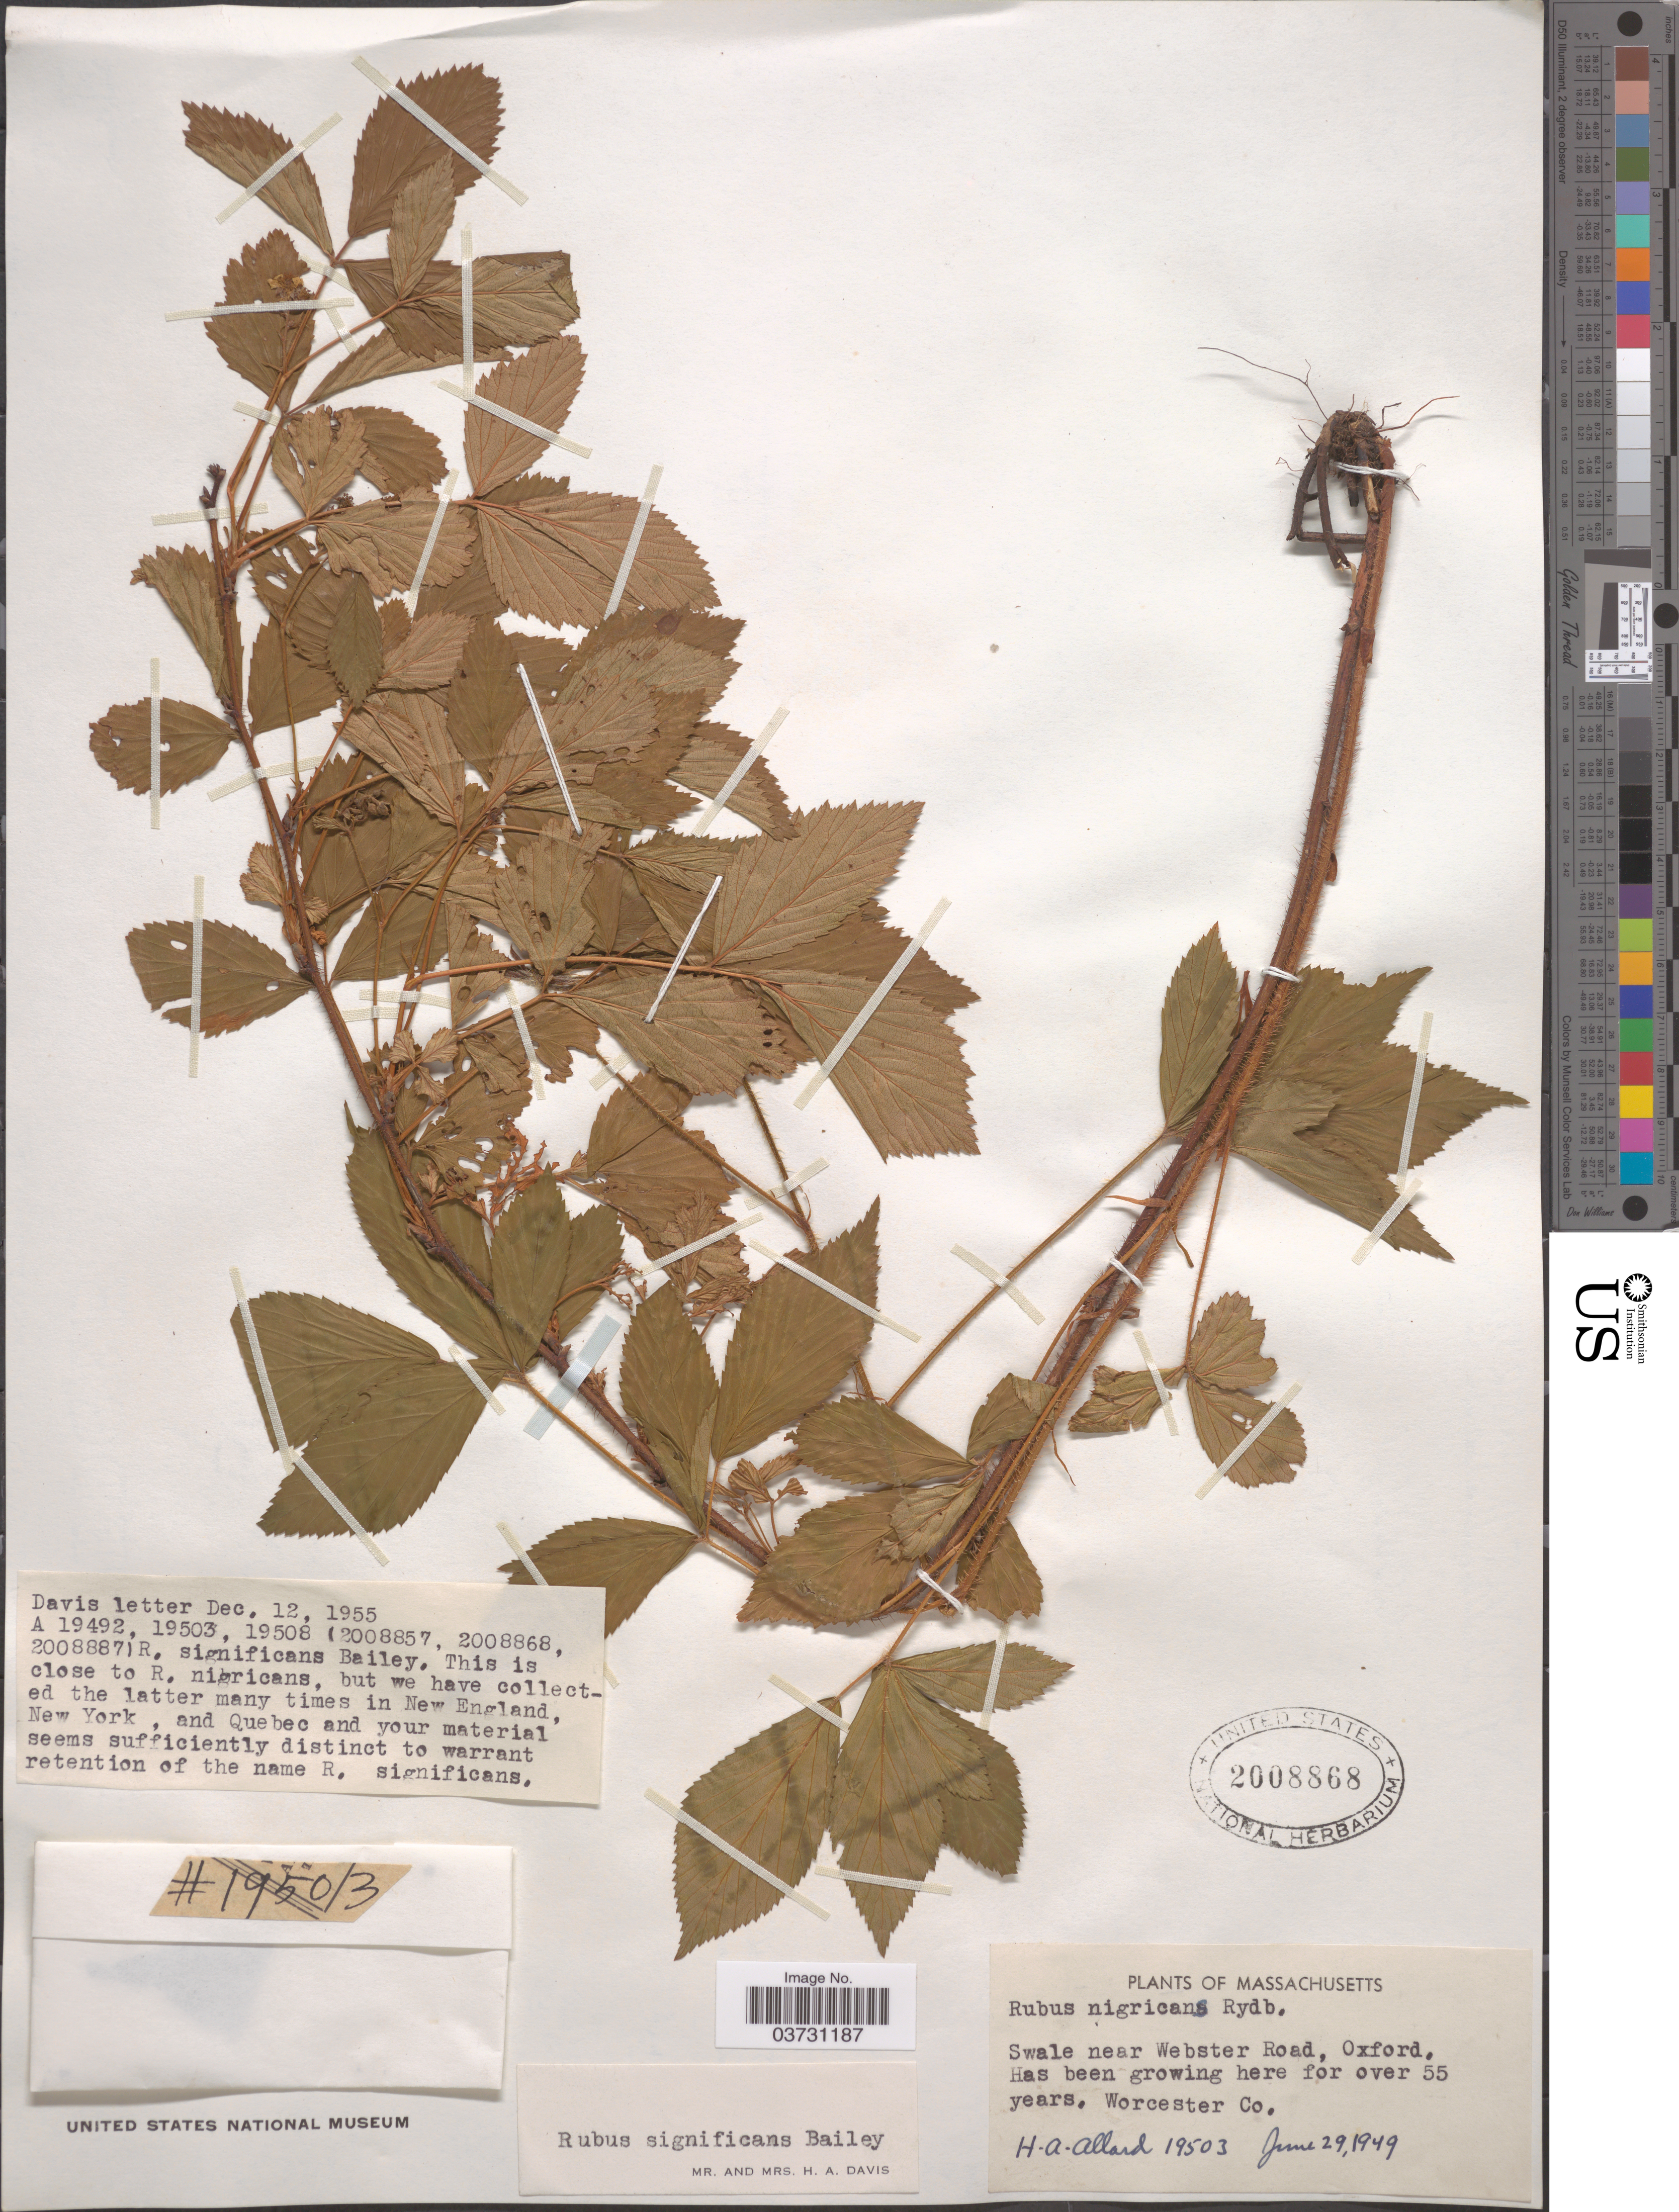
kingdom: Plantae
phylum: Tracheophyta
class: Magnoliopsida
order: Rosales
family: Rosaceae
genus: Rubus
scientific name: Rubus significans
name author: L.H. Bailey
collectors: H. A. Allard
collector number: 19503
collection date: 1949-06-29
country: United States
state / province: Massachusetts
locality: Swale near Webster Road, Oxford. Worcester Co.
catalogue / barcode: US 2008868